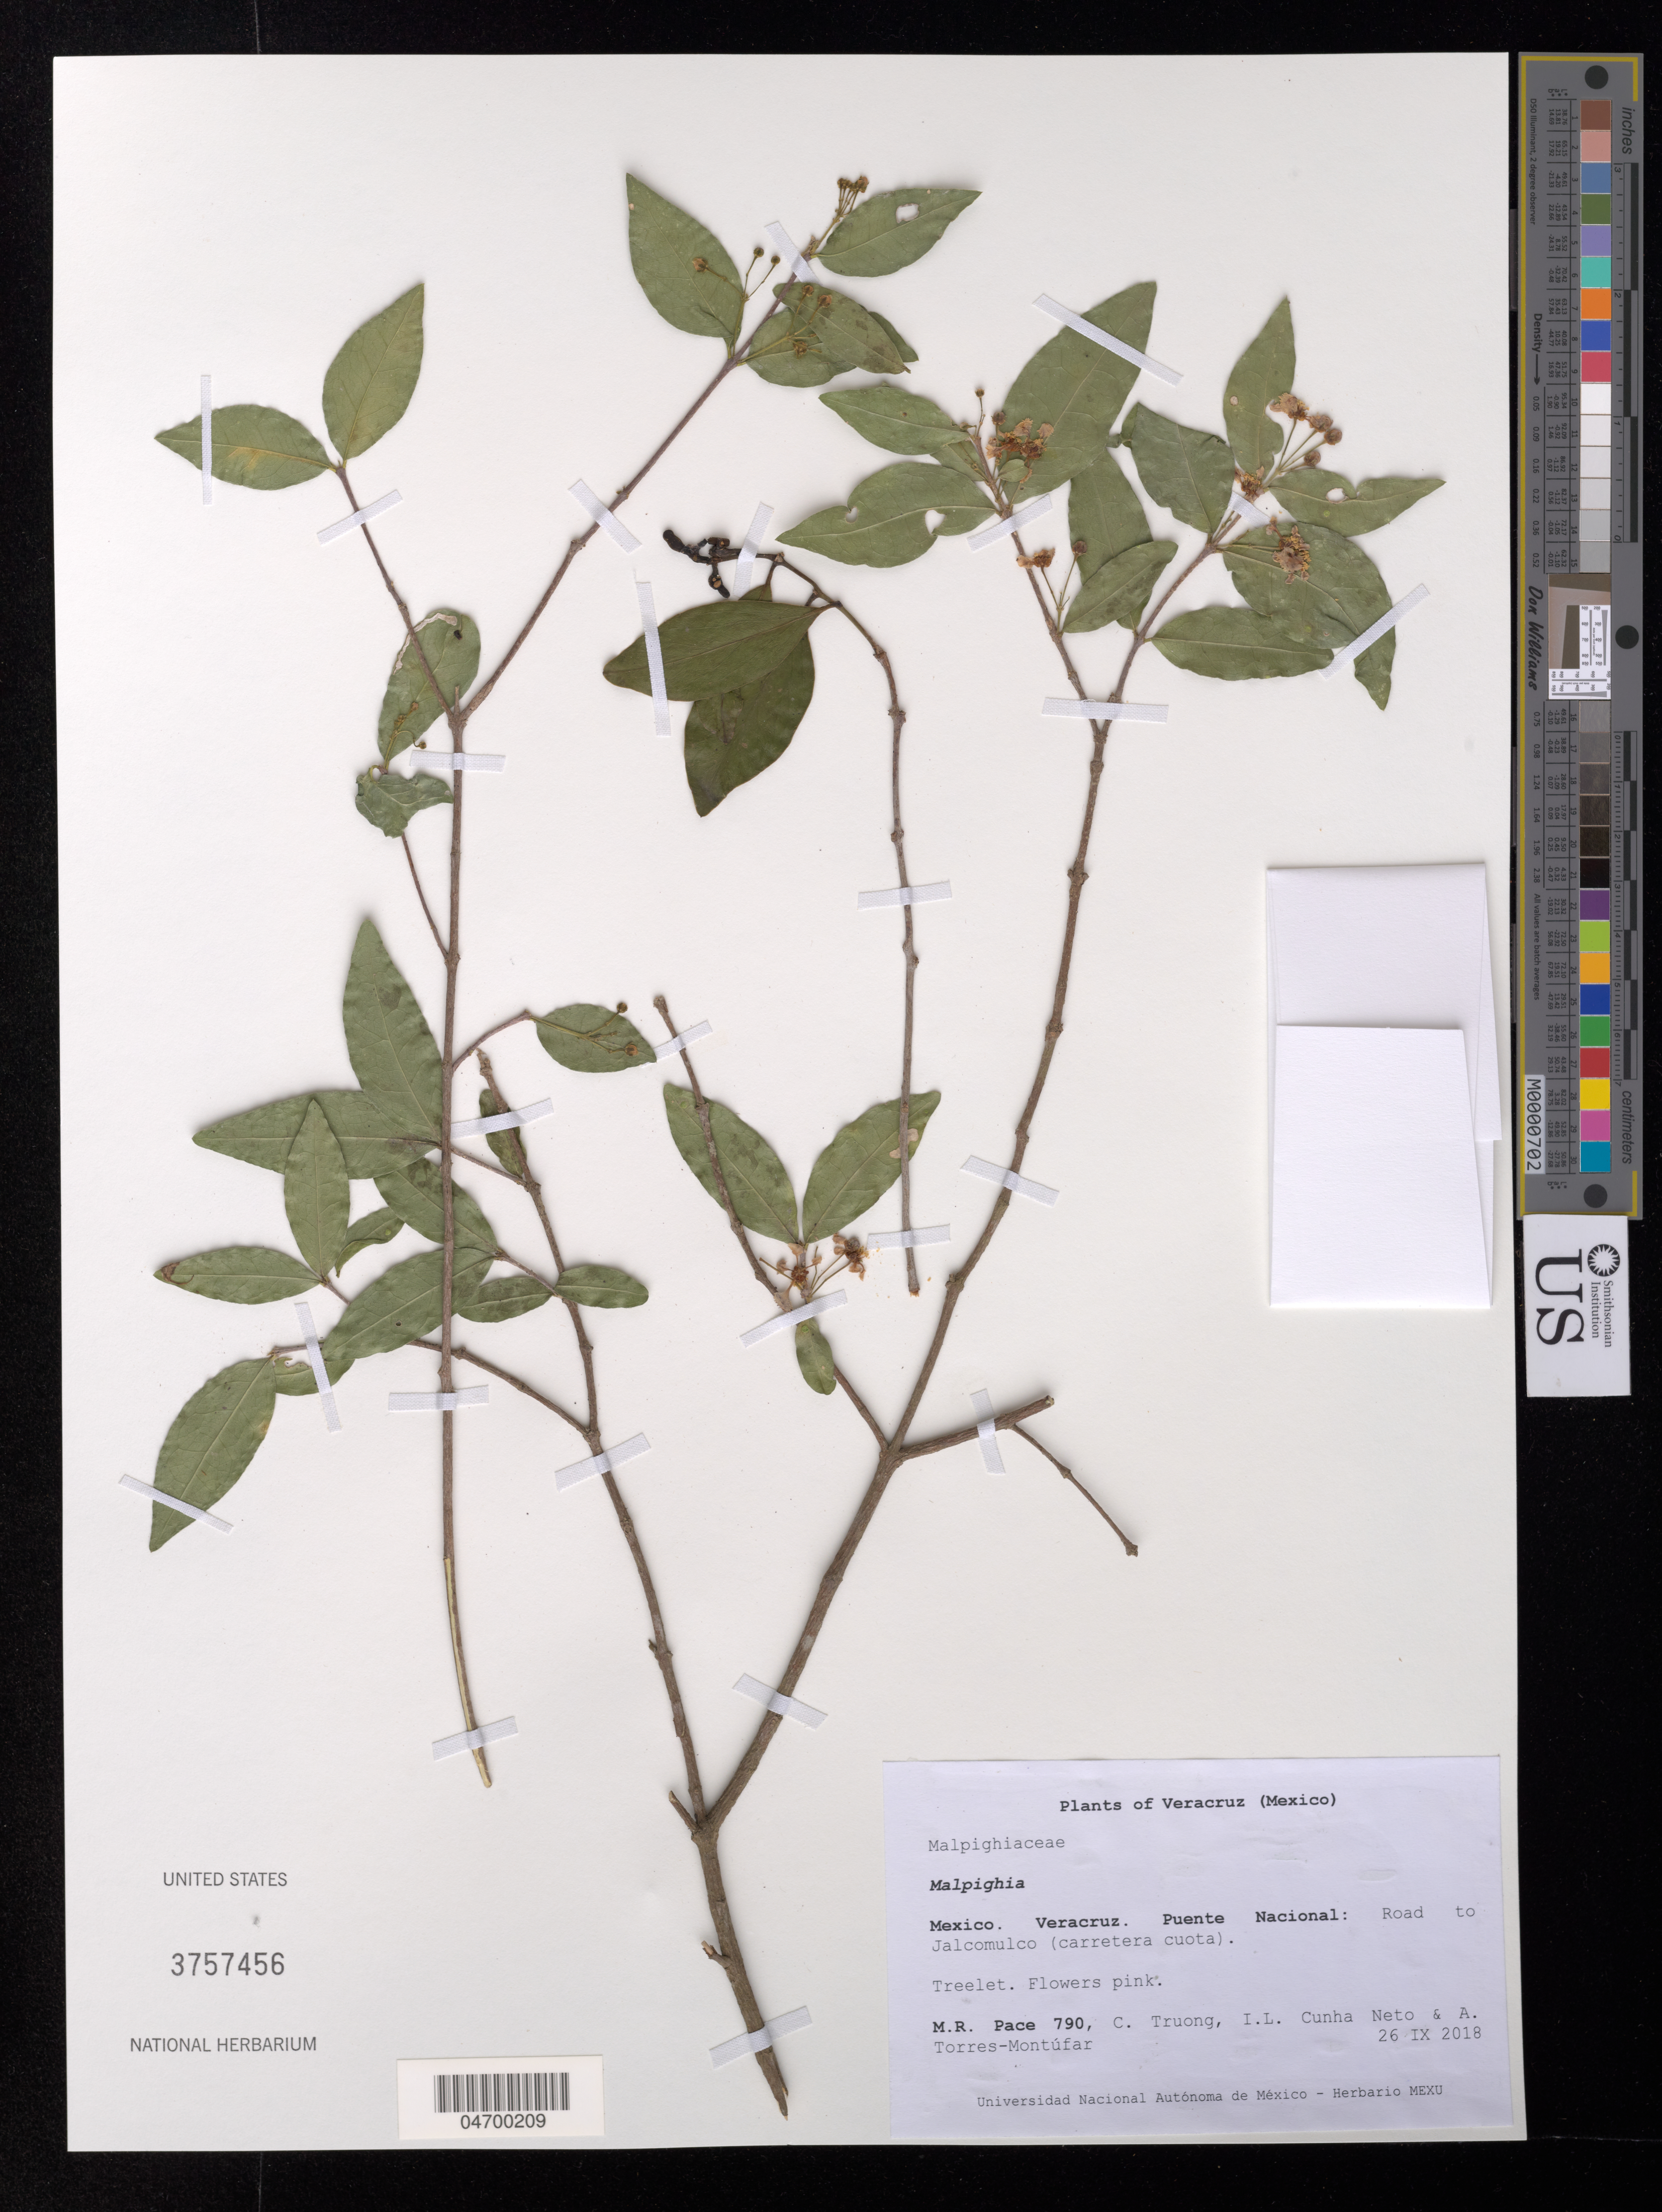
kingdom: Plantae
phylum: Tracheophyta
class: Magnoliopsida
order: Malpighiales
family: Malpighiaceae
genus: Malpighia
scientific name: Malpighia sp.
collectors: M. R. Pace, C. Truong, I. L. Cunha Neto & A. Torres-Montúfar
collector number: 790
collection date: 2018-09-26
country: Mexico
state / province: Veracruz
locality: Veracruz. Puente Nacional: Road to Jalcomulco (carretera cuota).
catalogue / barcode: US 3757456